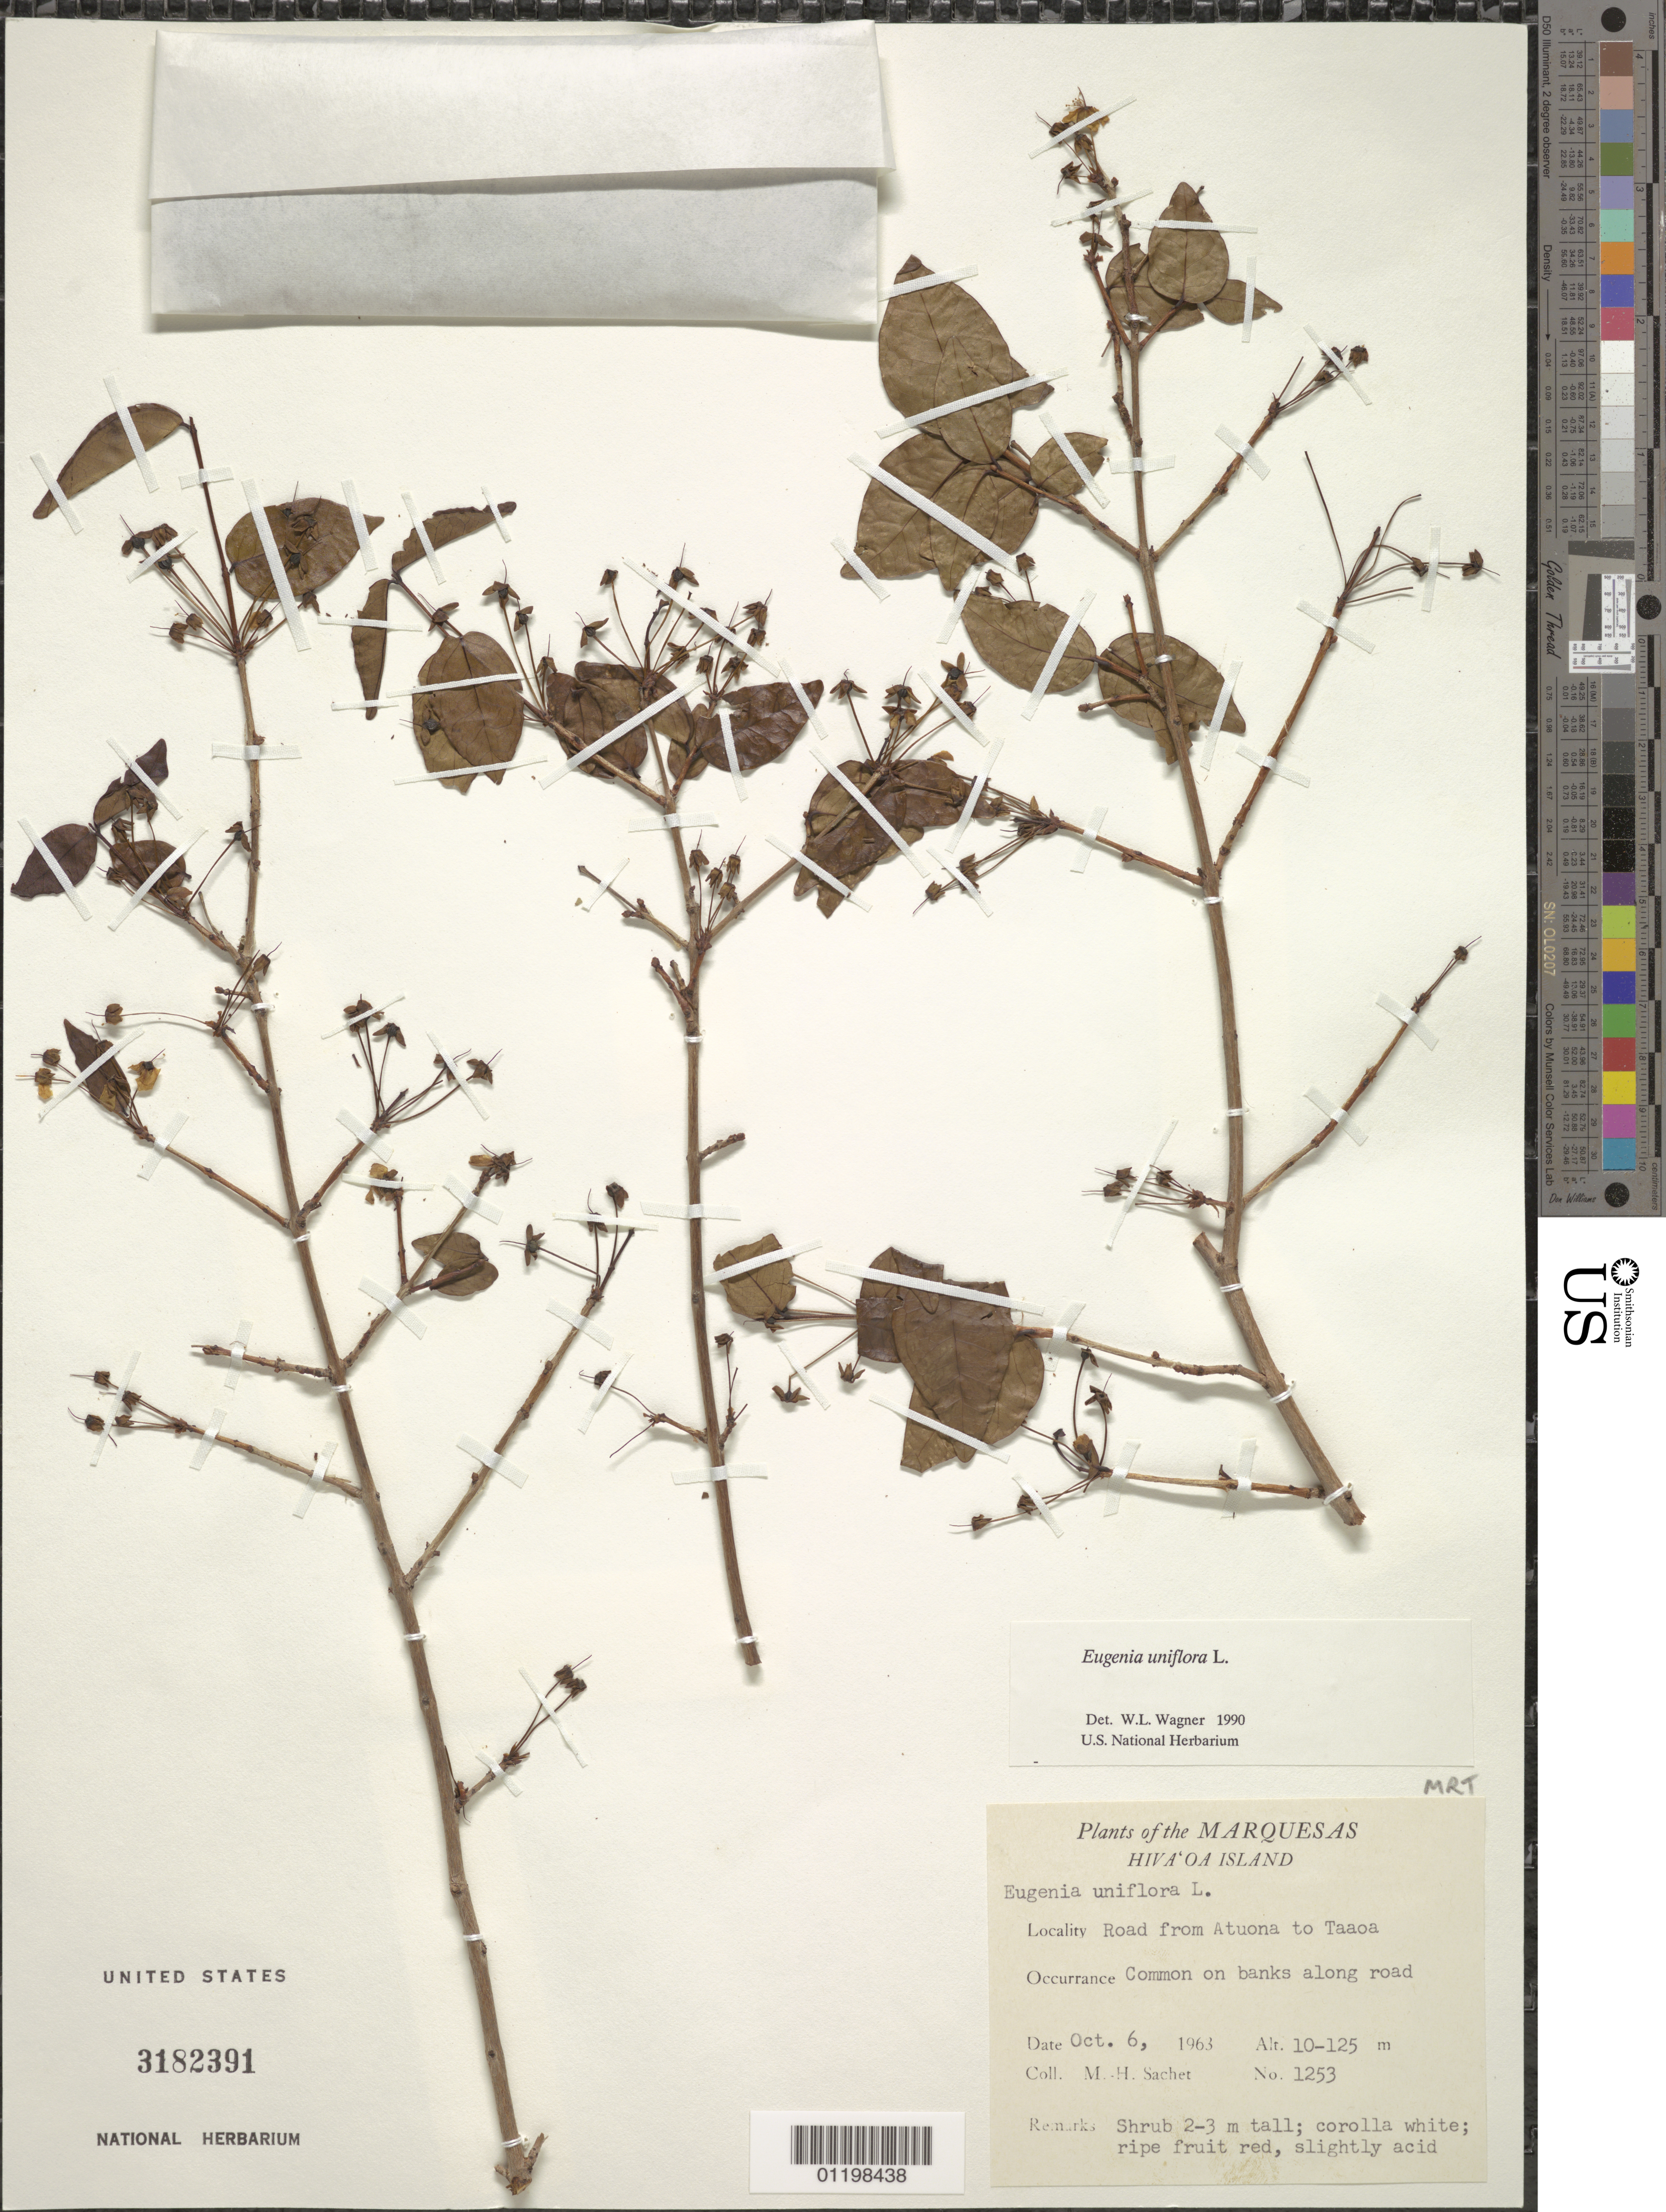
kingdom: Plantae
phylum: Tracheophyta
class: Magnoliopsida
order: Myrtales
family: Myrtaceae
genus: Eugenia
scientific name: Eugenia uniflora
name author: L.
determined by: Wagner, W. L., (BOT), Smithsonian Institution - National Museum of Natural History (UNITED STATES)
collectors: M.-H. Sachet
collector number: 1253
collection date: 1963-10-06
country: French Polynesia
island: Hiva Oa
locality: road from Atuona to Taaoa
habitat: Common on banks along road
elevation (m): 10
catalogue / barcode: US 3182391